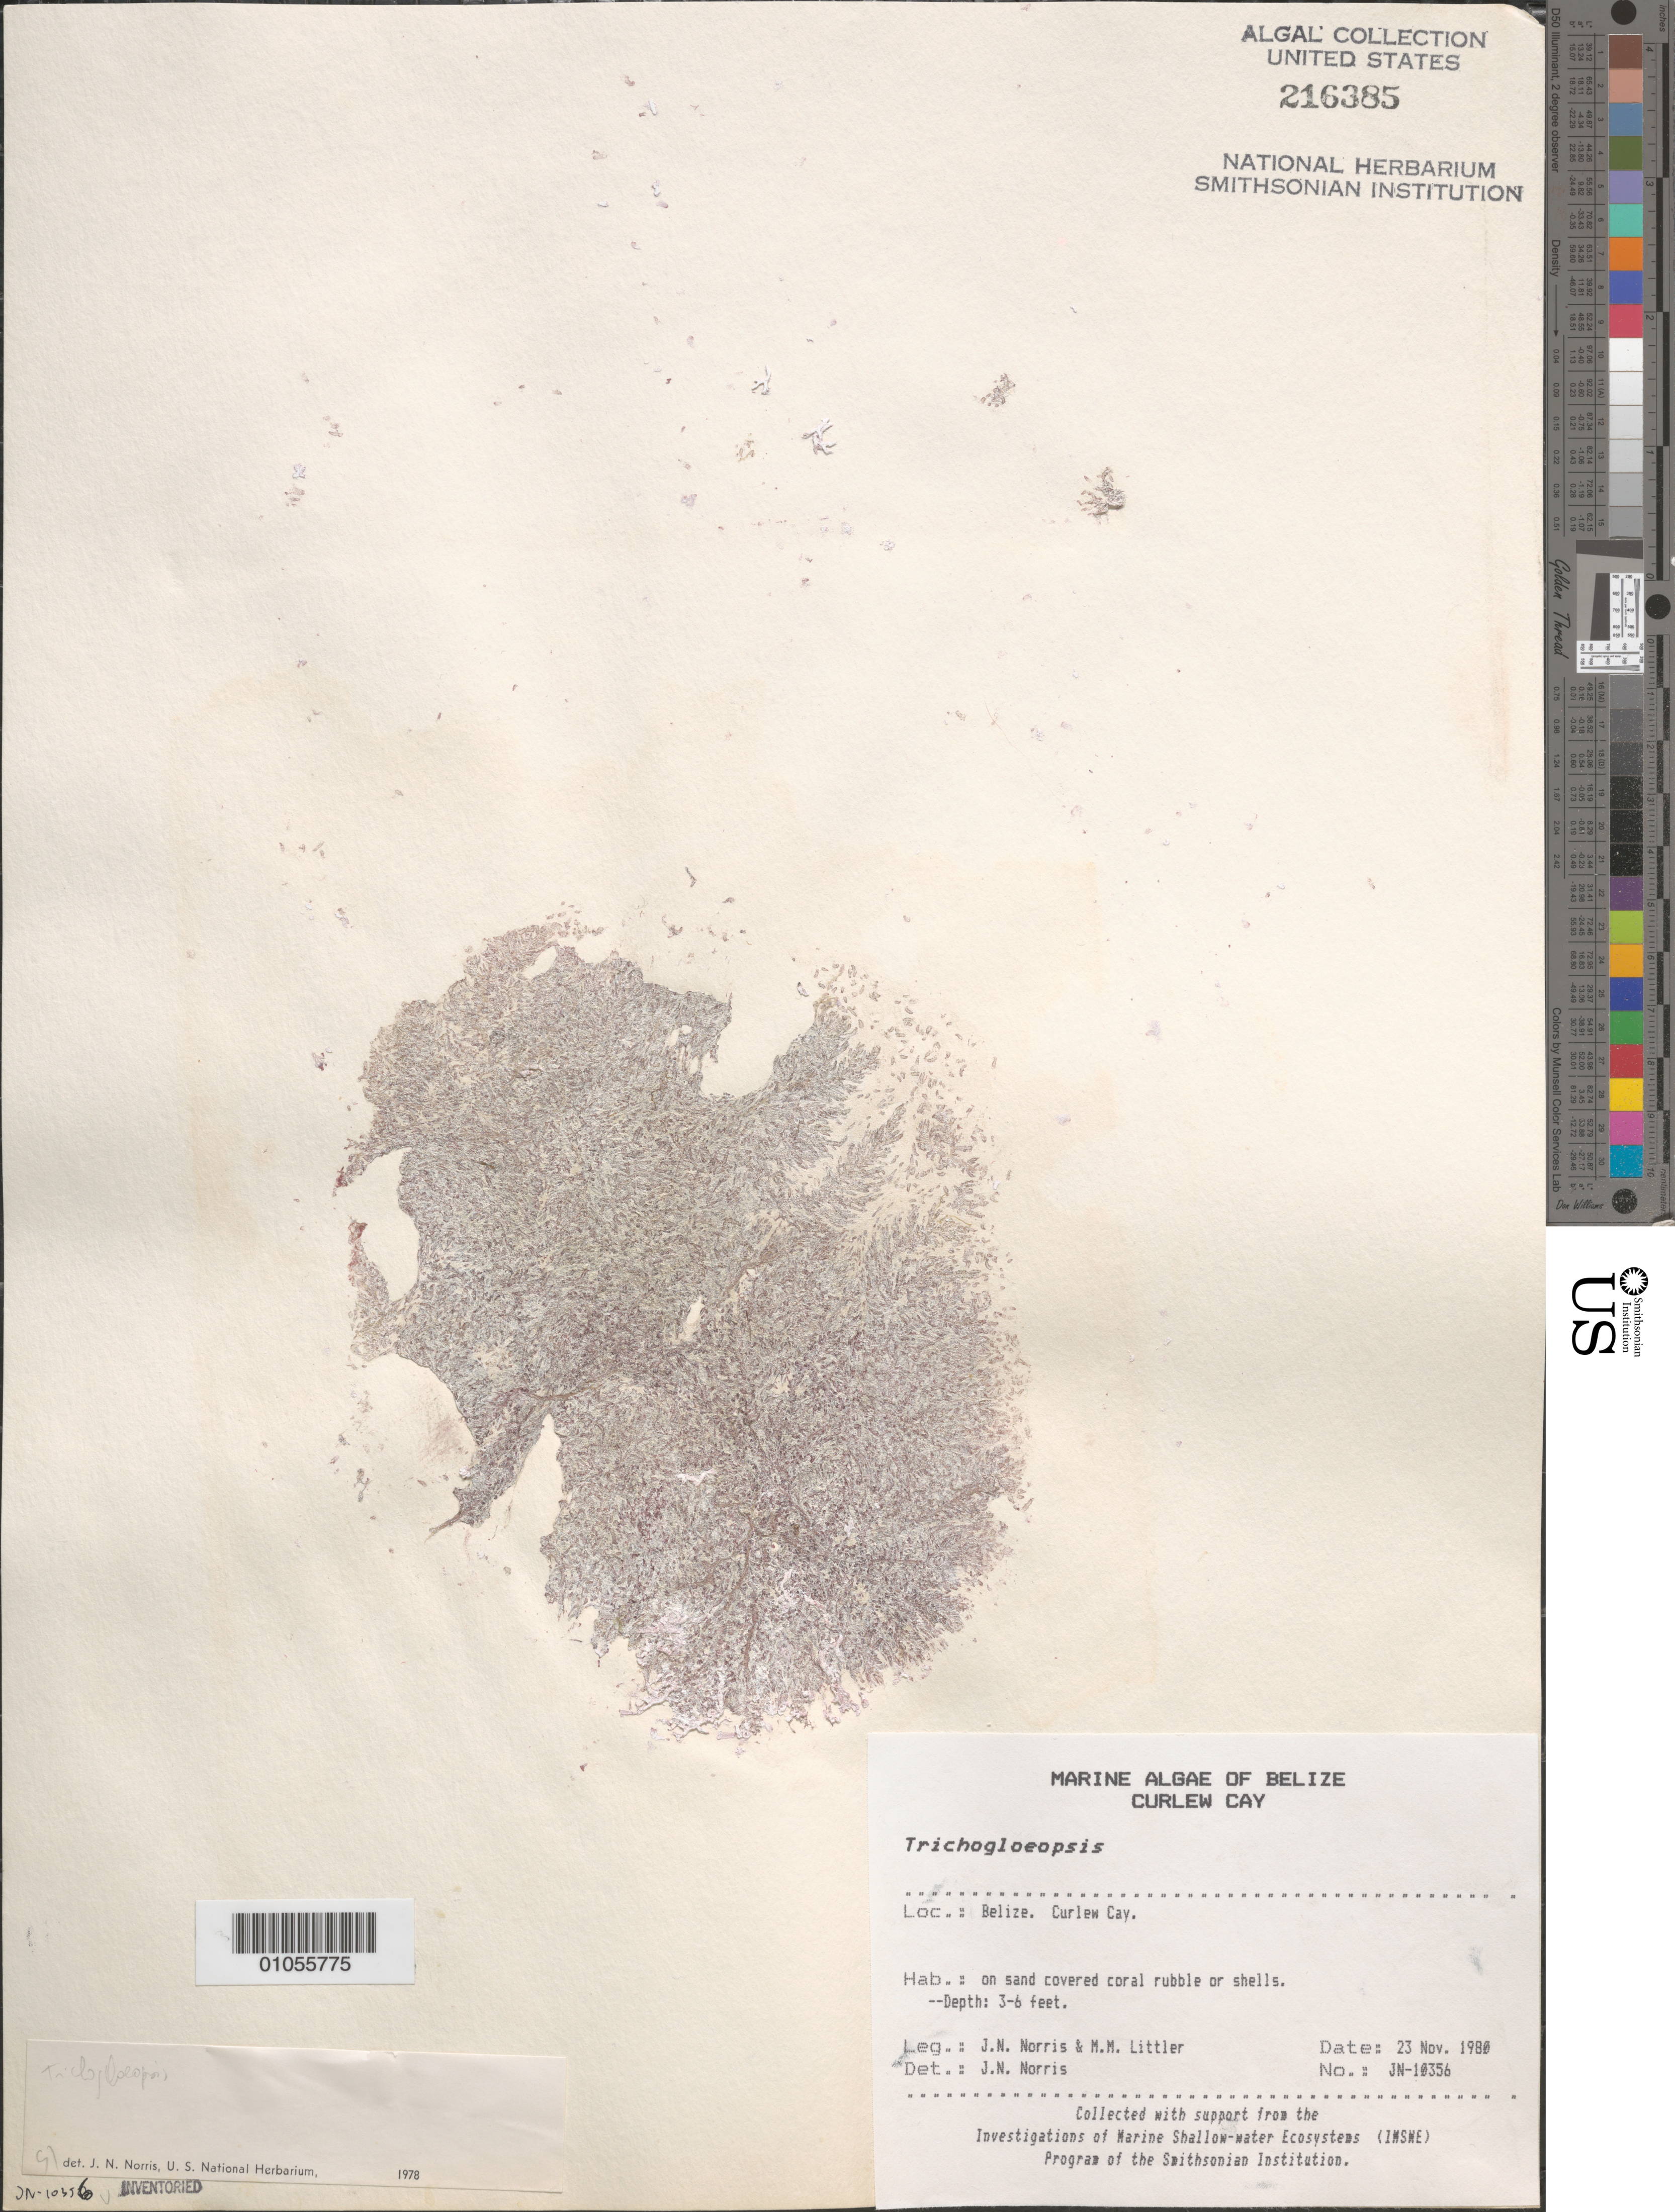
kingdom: Plantae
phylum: Rhodophyta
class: Florideophyceae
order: Nemaliales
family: Liagoraceae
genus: Trichogloeopsis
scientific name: Trichogloeopsis sp.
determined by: Norris, James N.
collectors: J. N. Norris & M. M. Littler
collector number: JN-10356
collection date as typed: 23 Nov 1980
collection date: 1980-11-23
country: Belize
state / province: Stann Creek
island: Curlew Cay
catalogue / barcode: US 216385